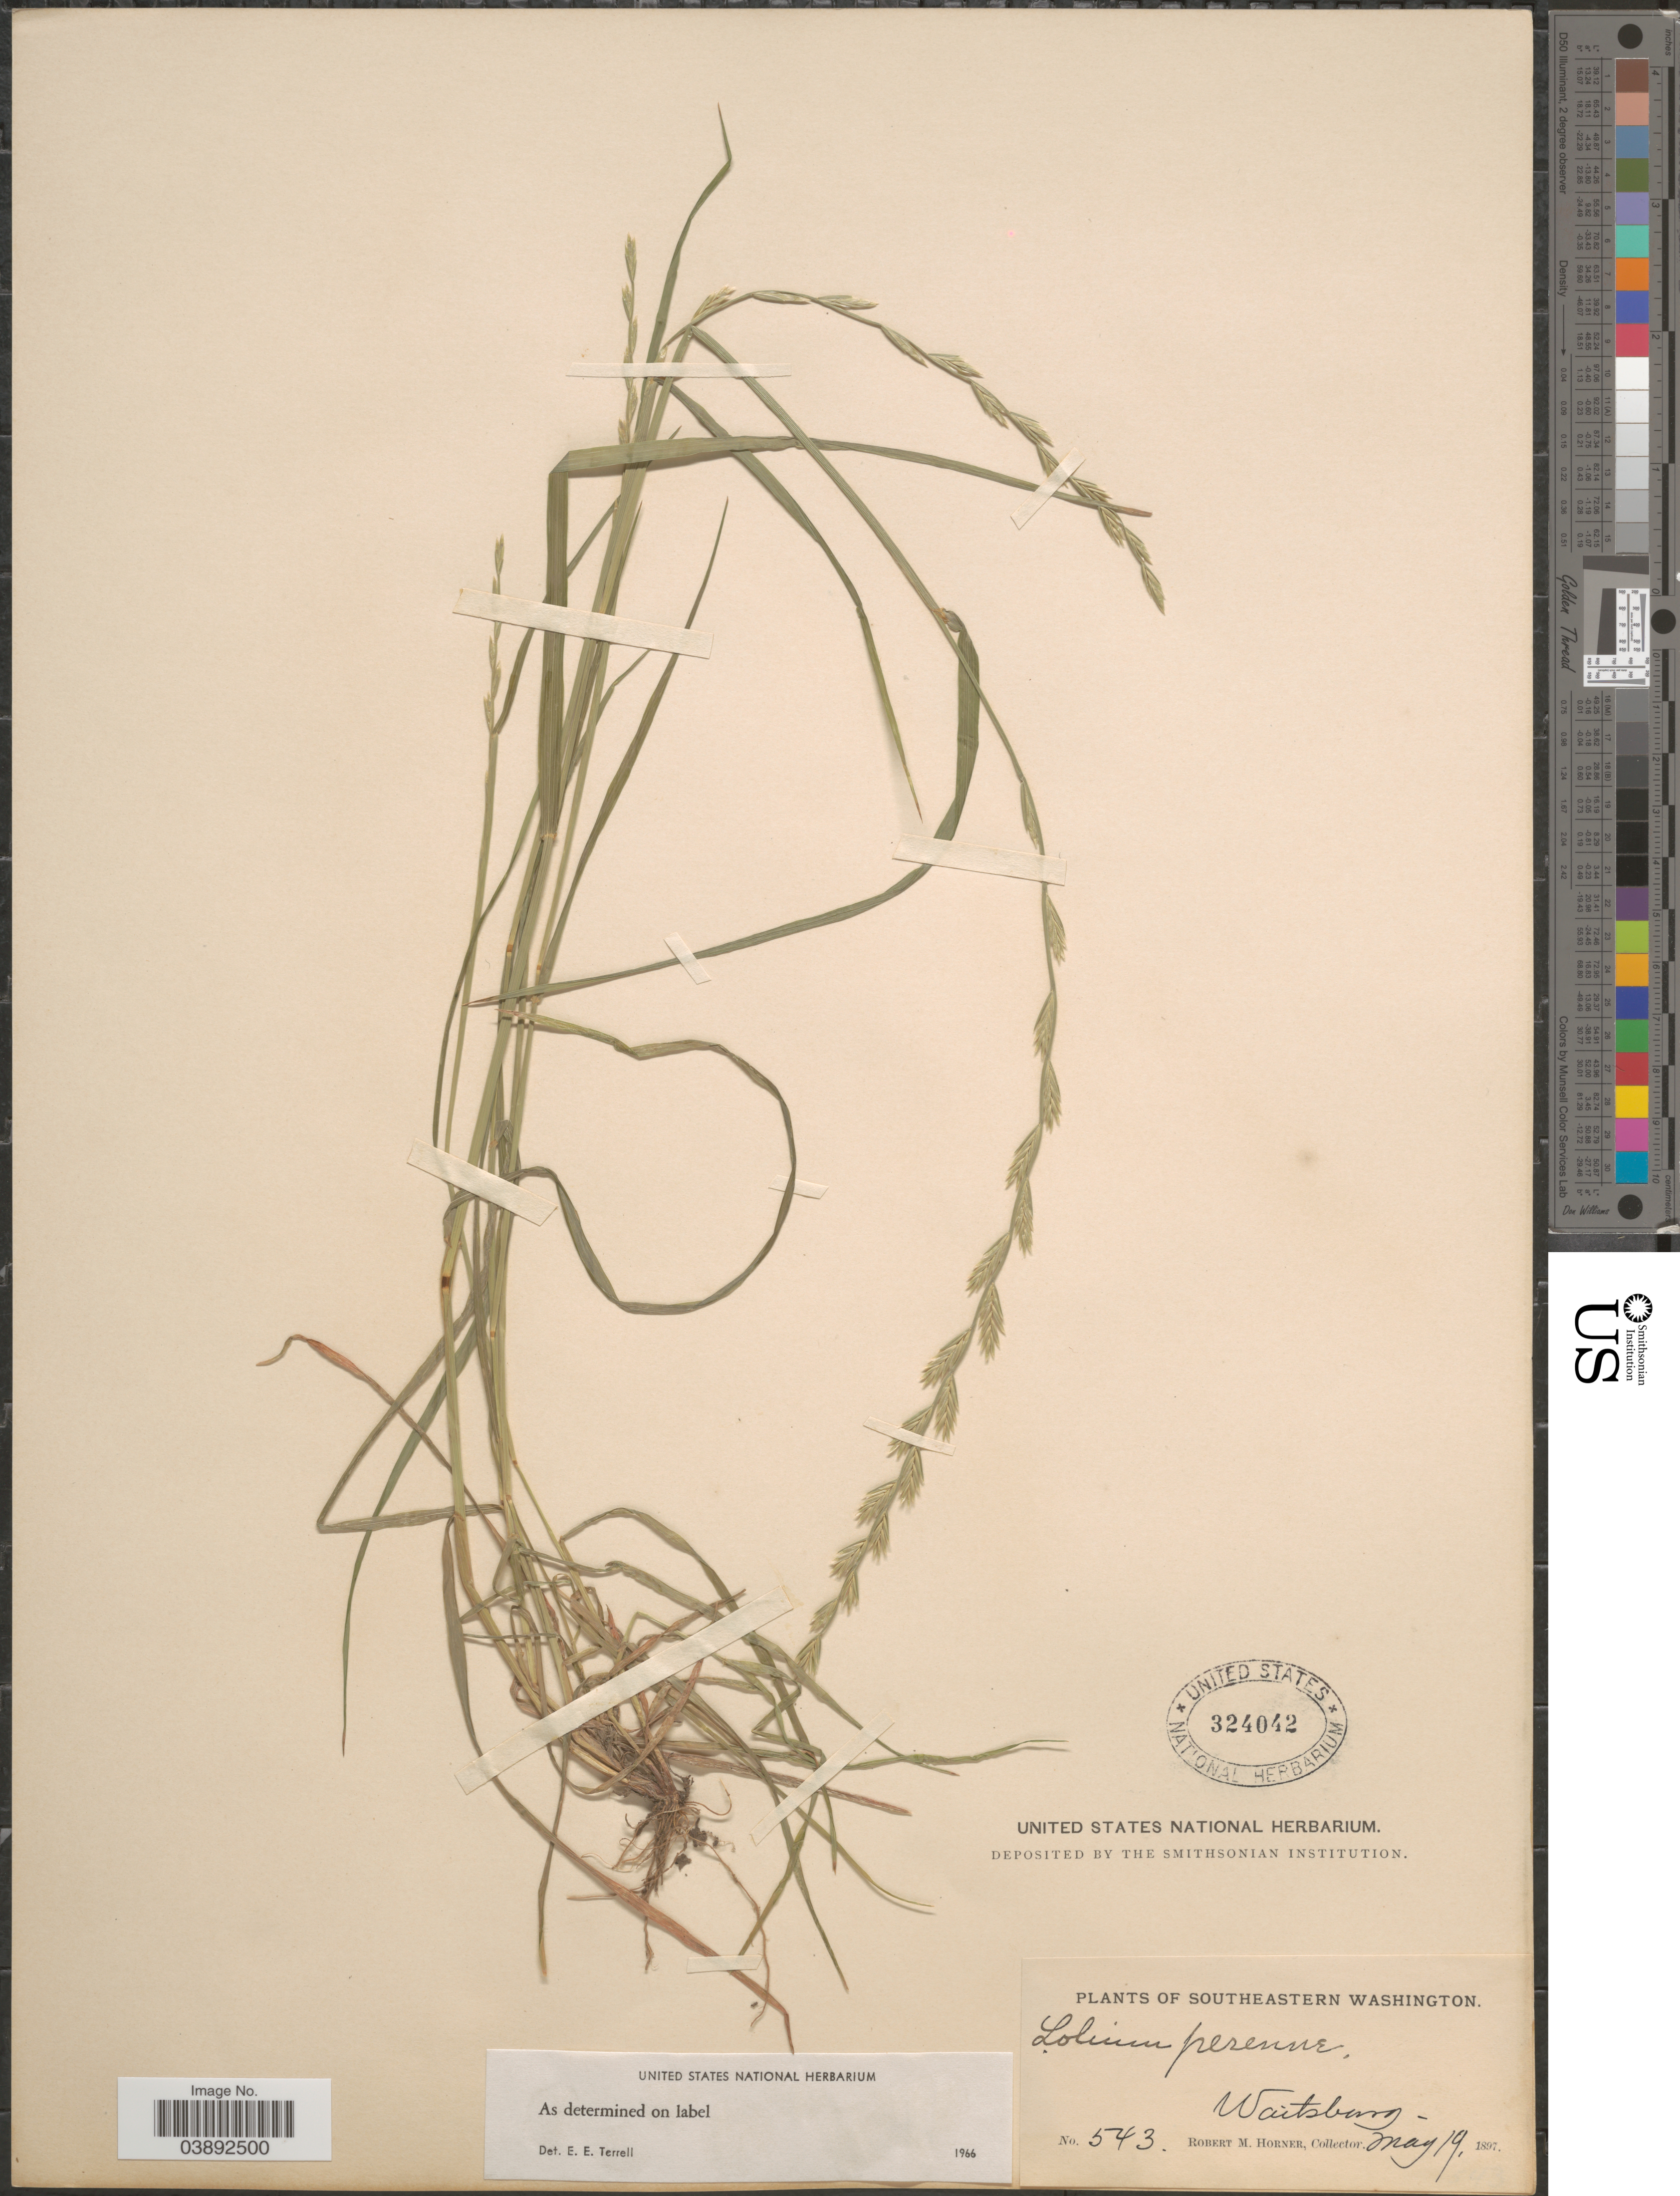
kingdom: Plantae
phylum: Tracheophyta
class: Liliopsida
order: Poales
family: Poaceae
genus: Lolium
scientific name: Lolium perenne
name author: L.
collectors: R. Horner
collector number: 543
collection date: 1897-05-19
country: United States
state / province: Washington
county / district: Walla Walla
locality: Southeastern Washington. Waitsburg.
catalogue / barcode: US 324042